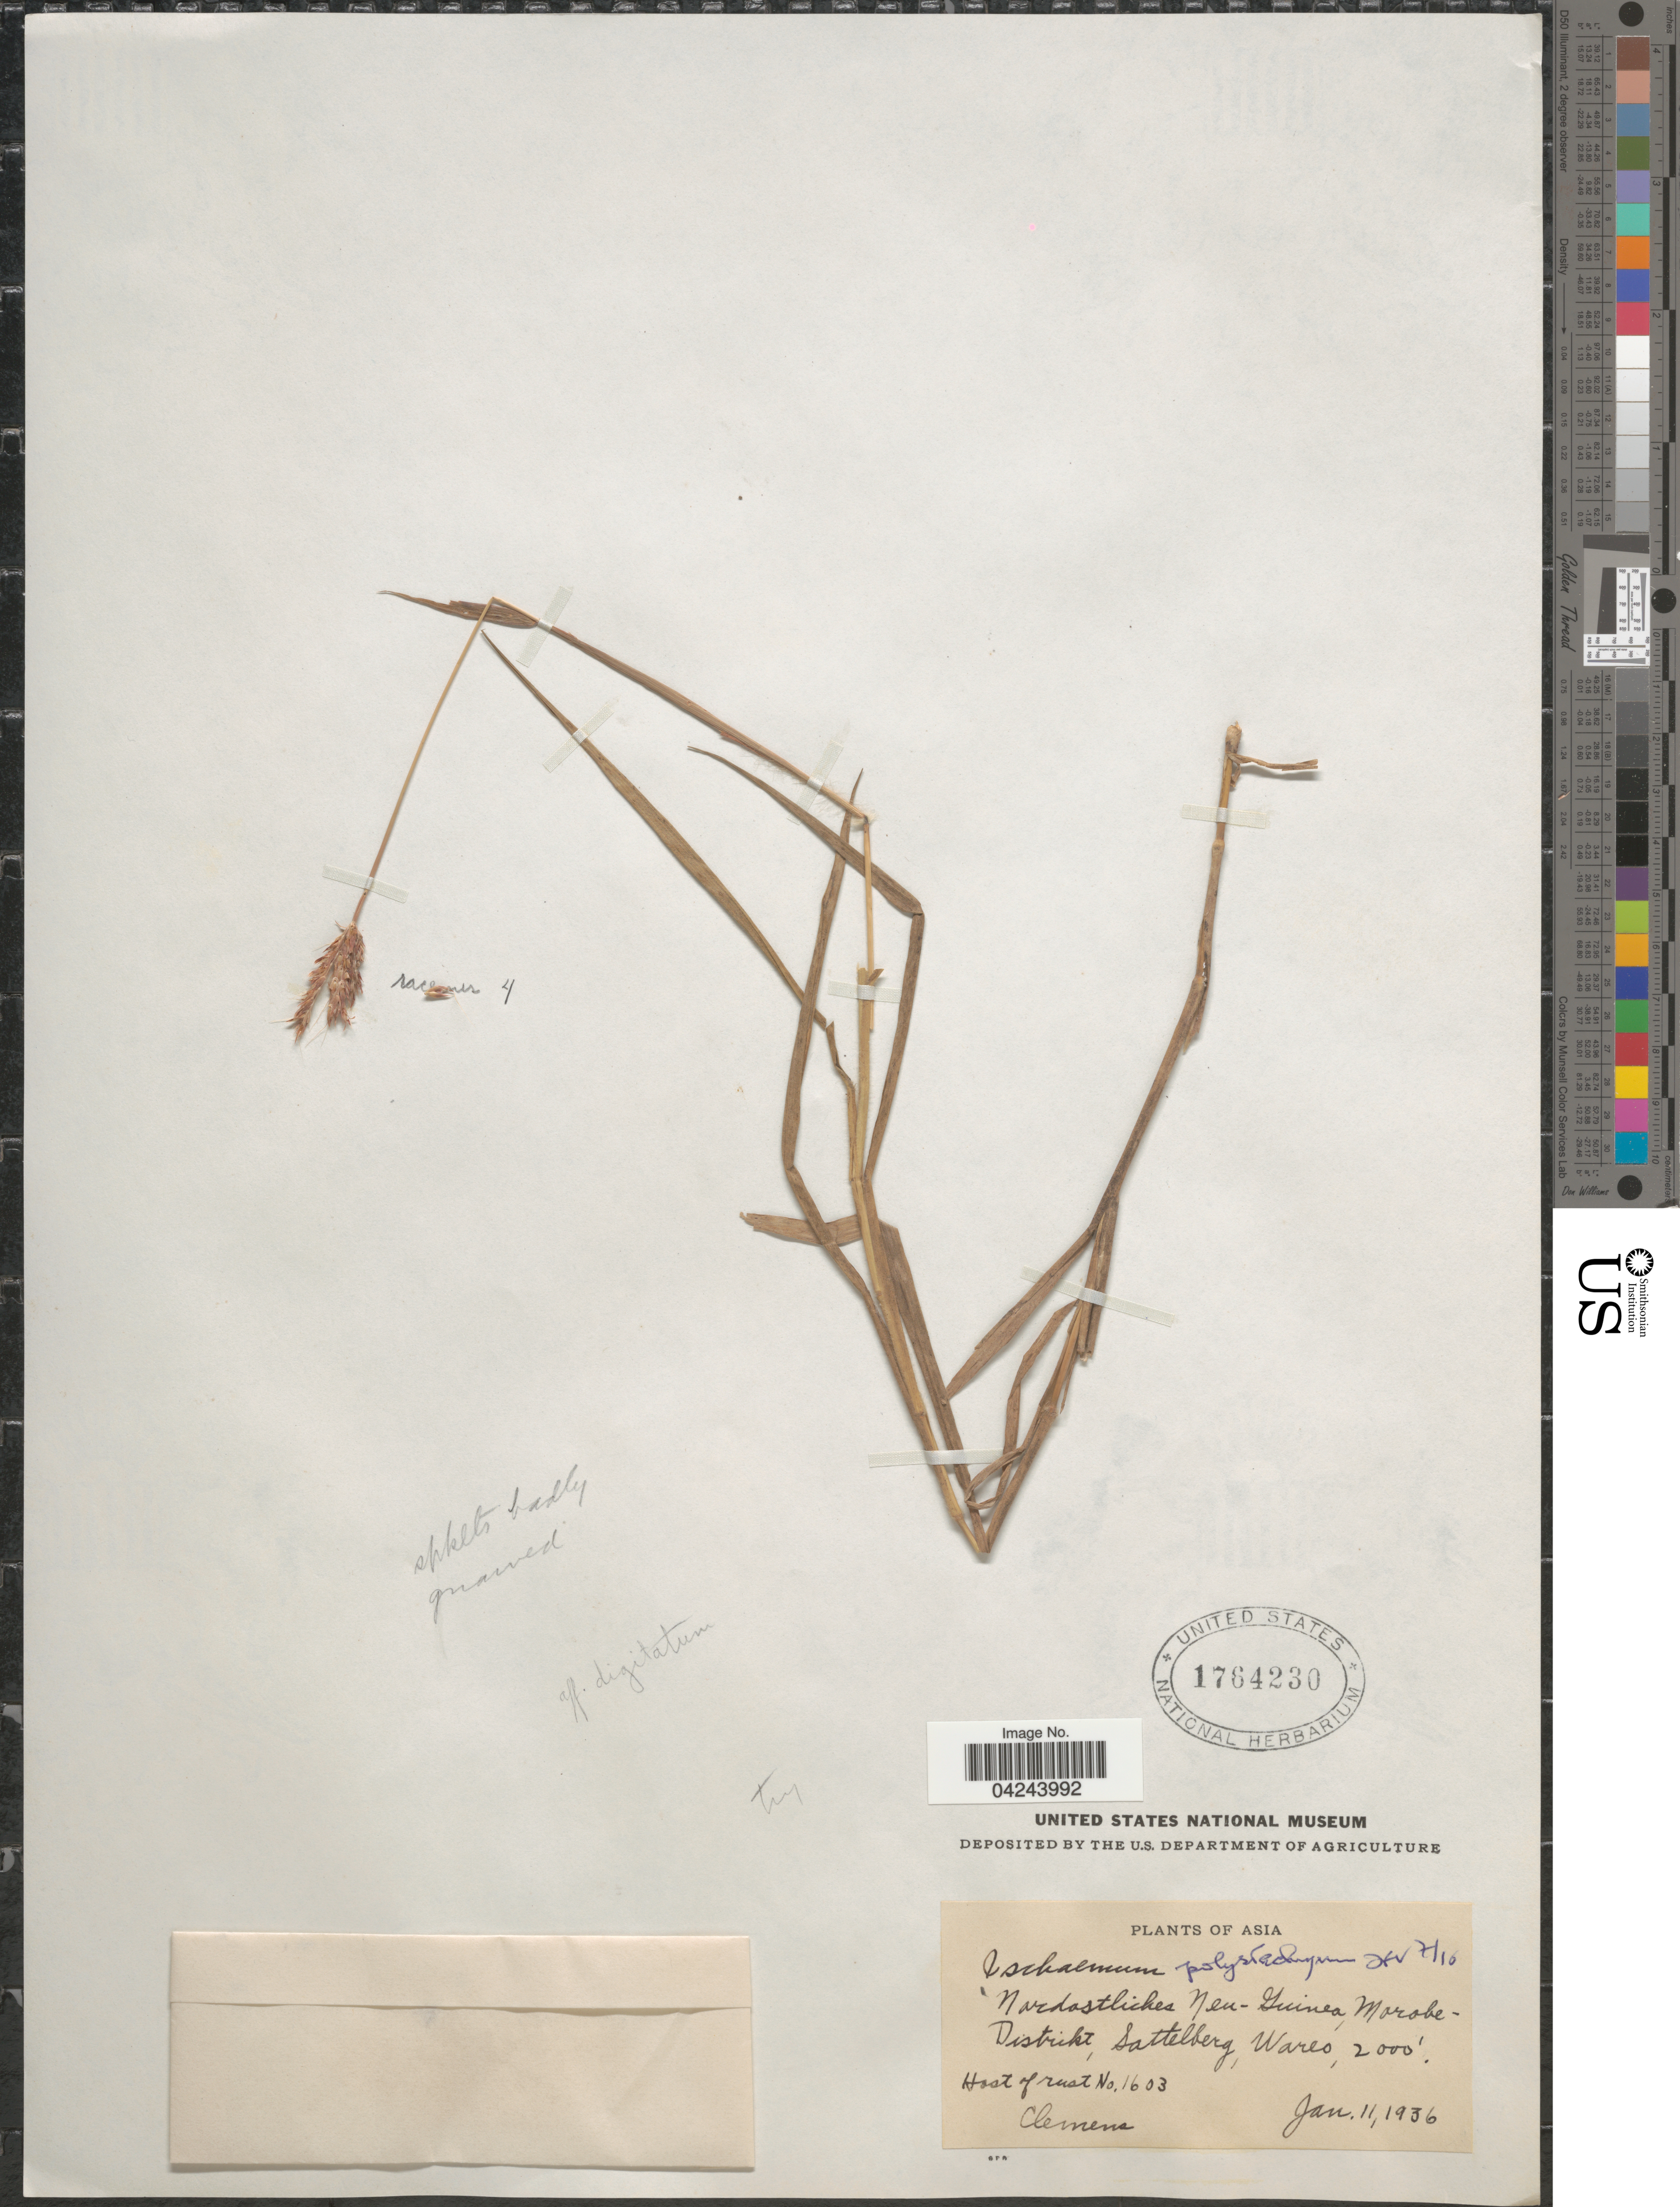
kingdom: Plantae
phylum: Tracheophyta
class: Liliopsida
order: Poales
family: Poaceae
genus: Ischaemum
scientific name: Ischaemum sp.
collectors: -. Clemens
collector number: Host of rust 1603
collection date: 1936-01-11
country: Papua New Guinea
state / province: Morobe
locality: Nordostliches Neu-Guinea, Morobe-Distrikt, Sattelberg, Wareo.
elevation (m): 610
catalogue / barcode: US 1764230